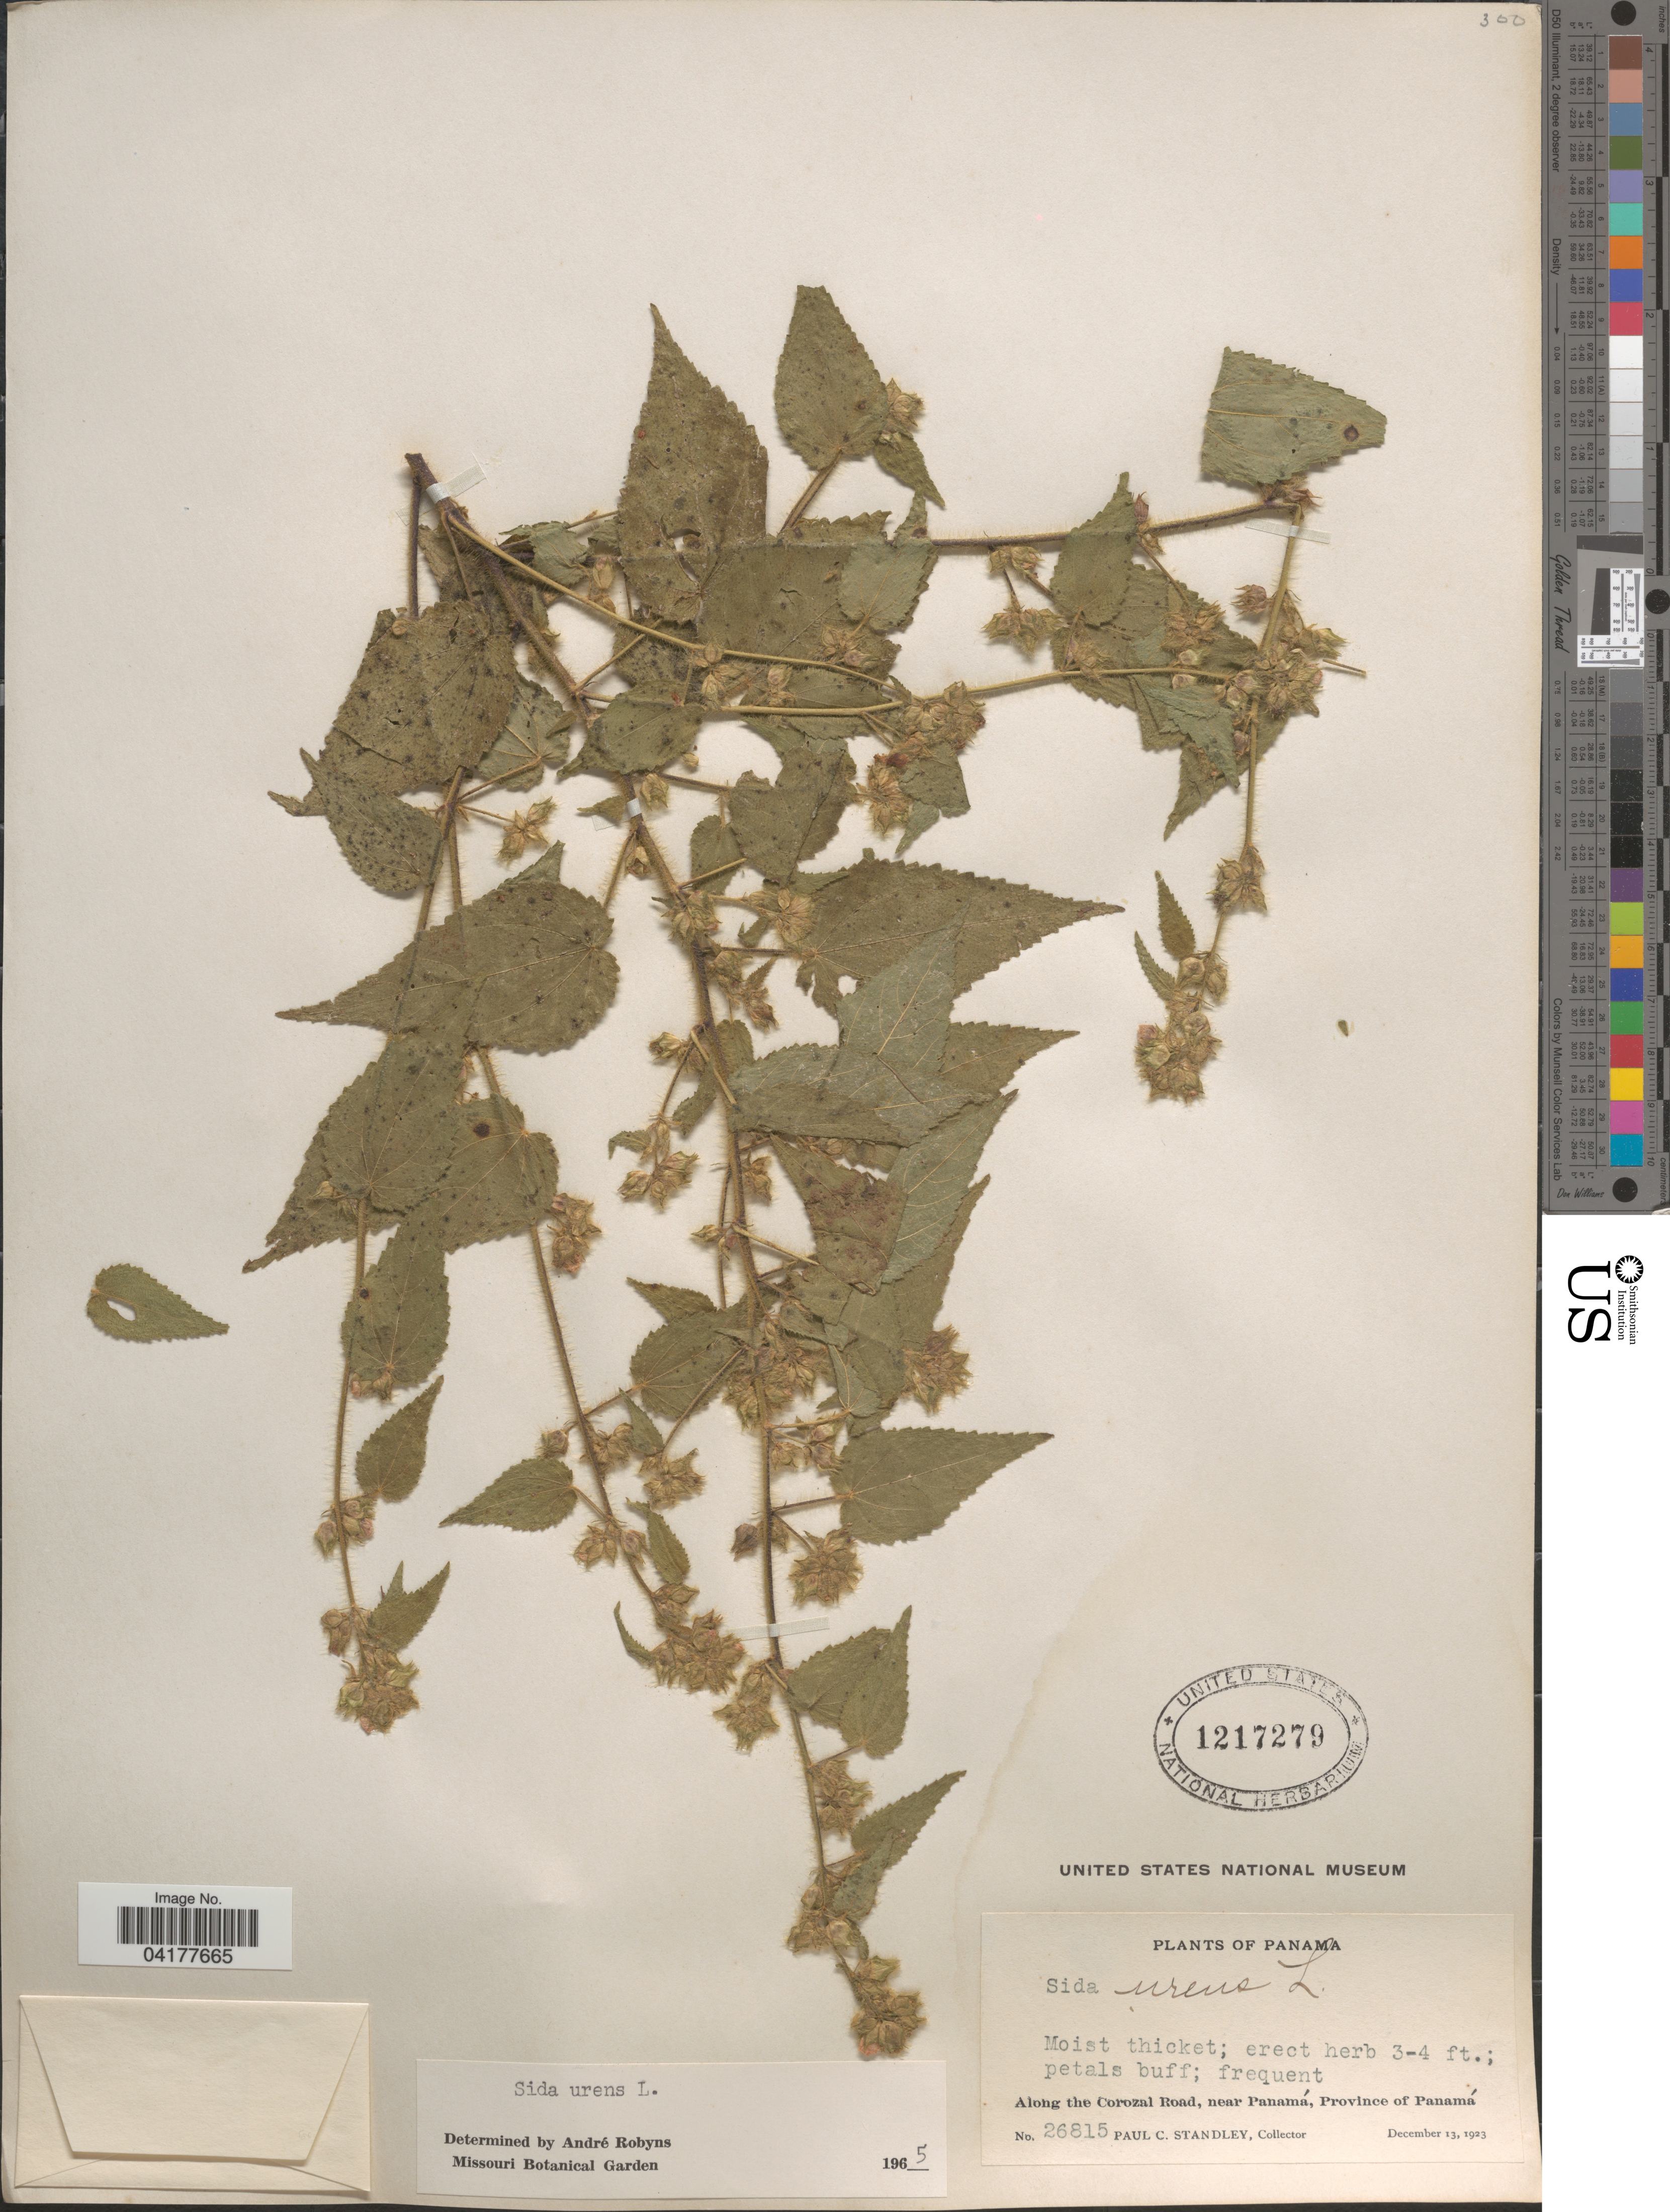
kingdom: Plantae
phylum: Tracheophyta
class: Magnoliopsida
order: Malvales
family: Malvaceae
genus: Sida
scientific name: Sida urens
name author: L.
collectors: P. C. Standley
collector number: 26815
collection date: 1923-12-13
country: Panama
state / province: Panamá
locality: Along the Corozal Road, near Panamá.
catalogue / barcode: US 1217279